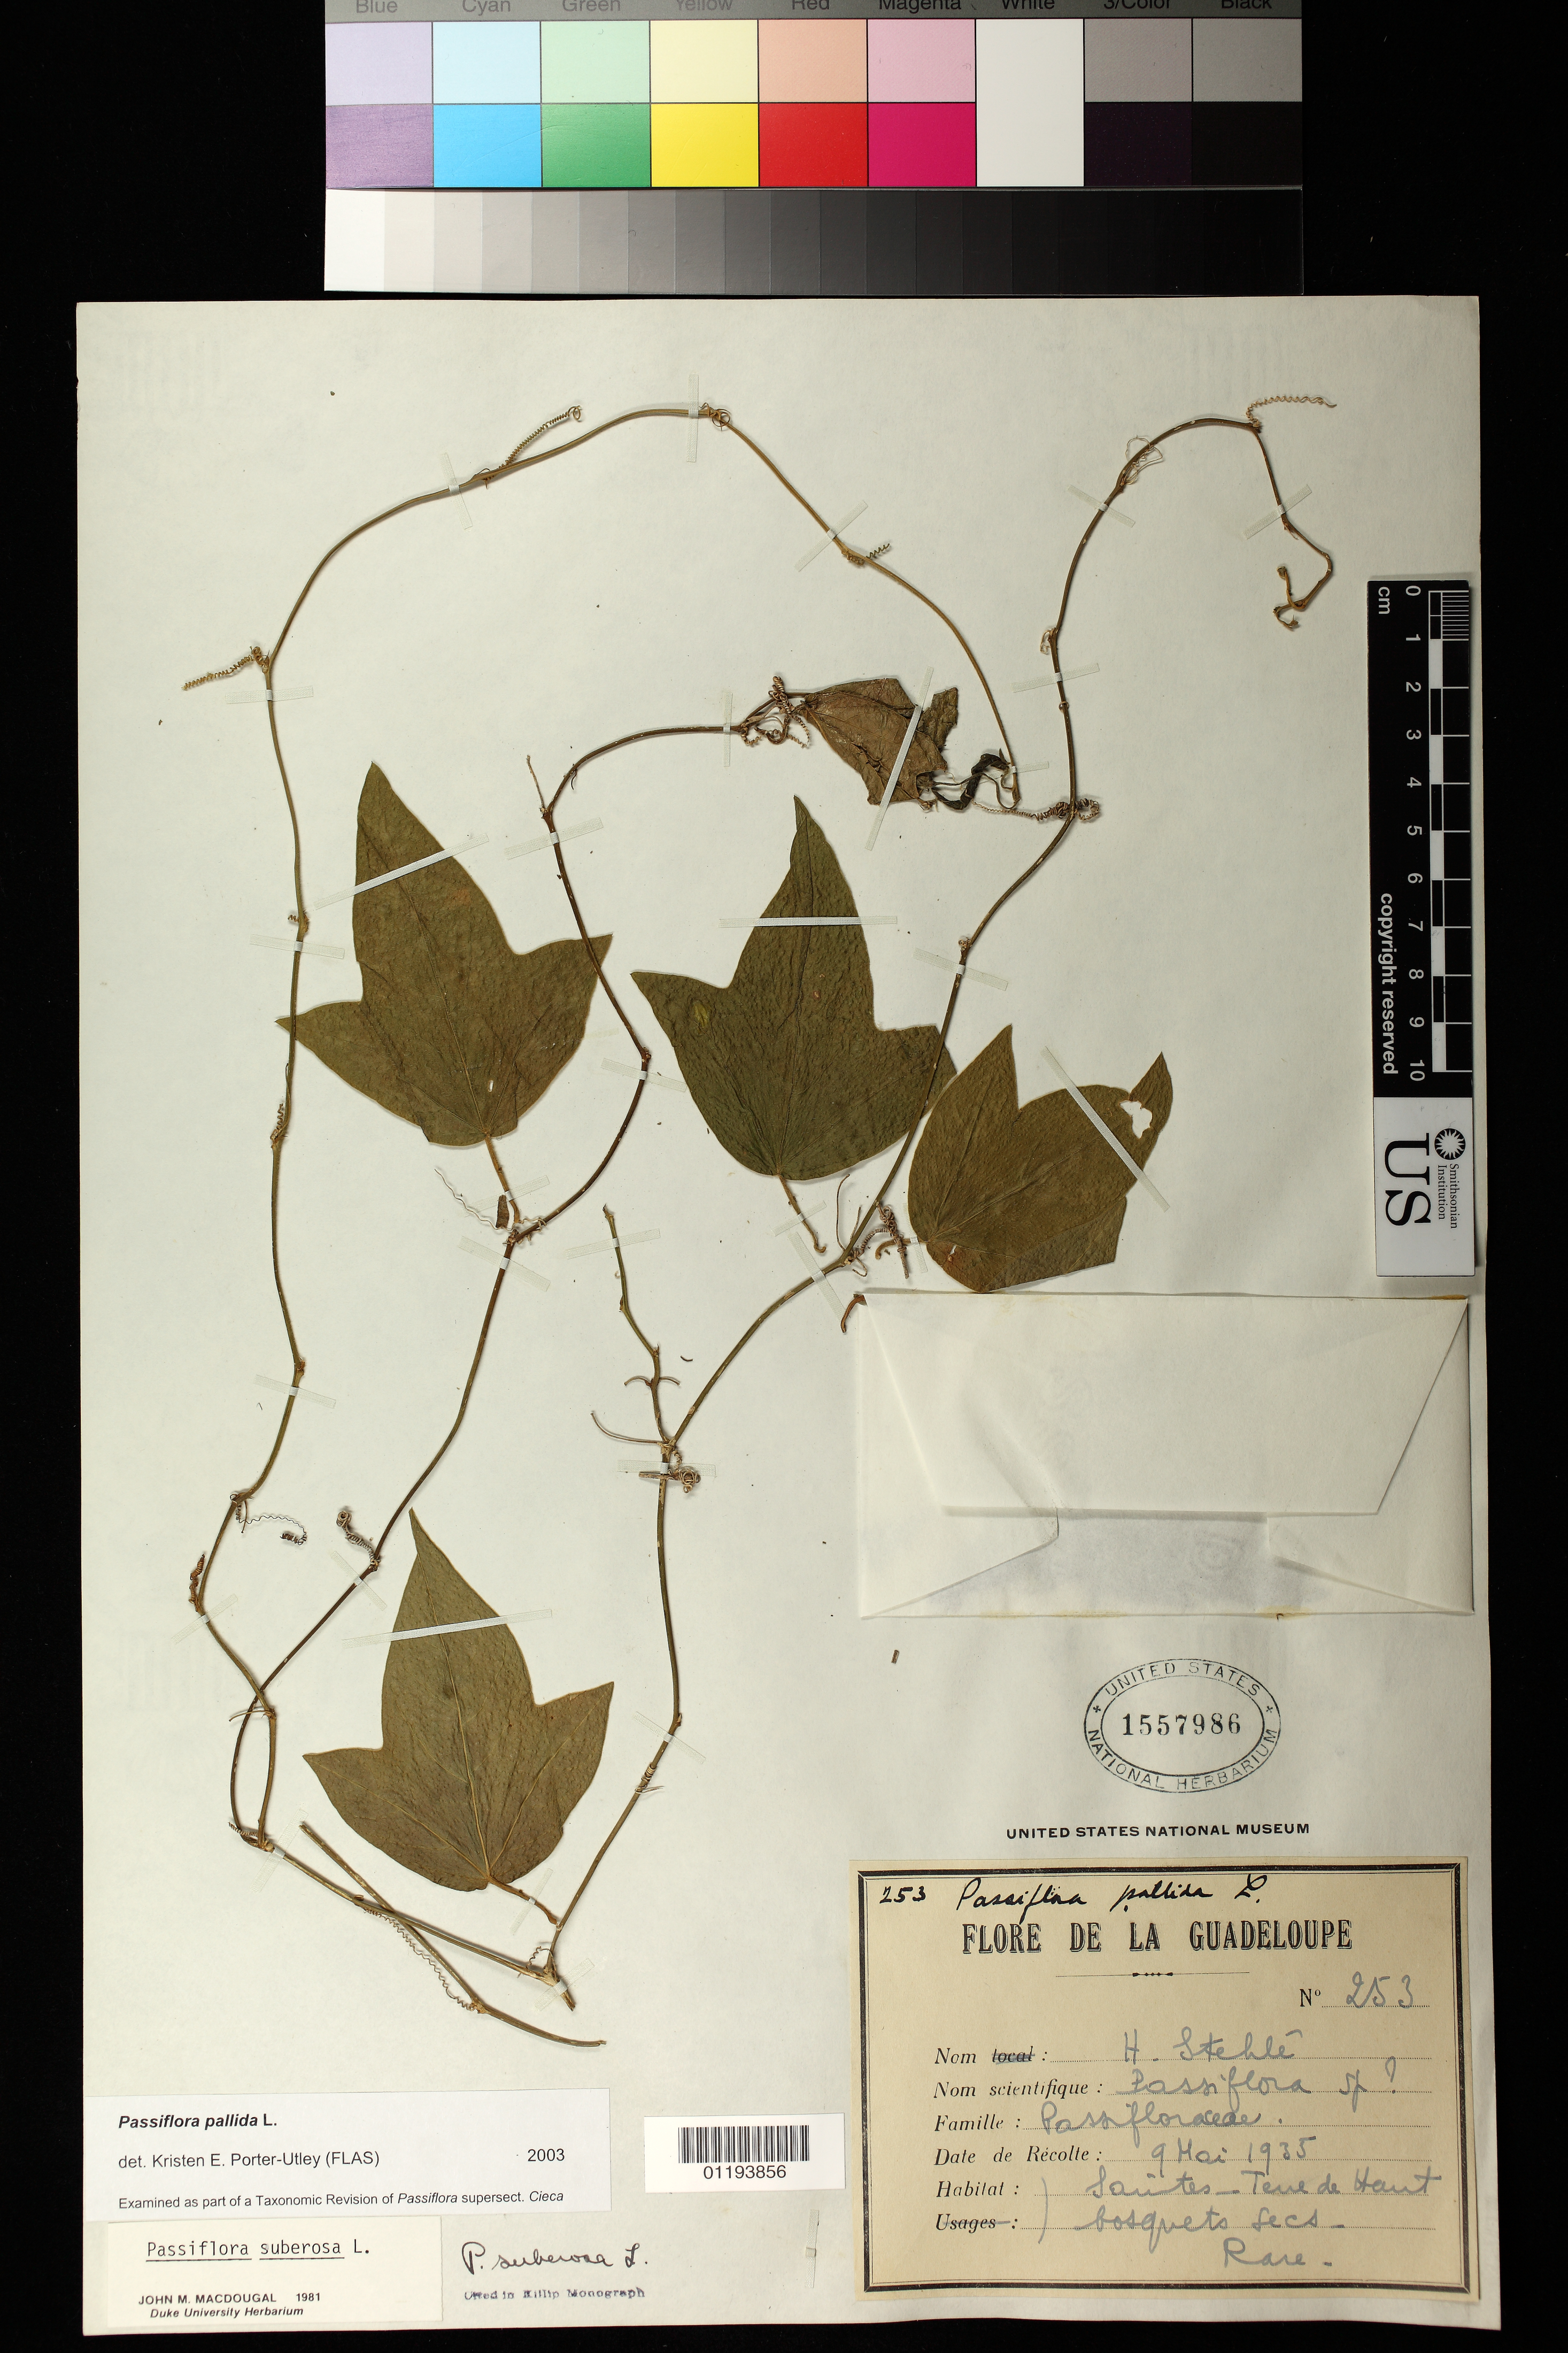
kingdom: Plantae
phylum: Tracheophyta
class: Magnoliopsida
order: Malpighiales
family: Passifloraceae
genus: Passiflora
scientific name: Passiflora pallida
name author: L.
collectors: H. Stehlé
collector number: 253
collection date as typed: May 9 1935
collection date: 1935-05-09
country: Guadeloupe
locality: Saintes Terre de Haut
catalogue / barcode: US 1557986